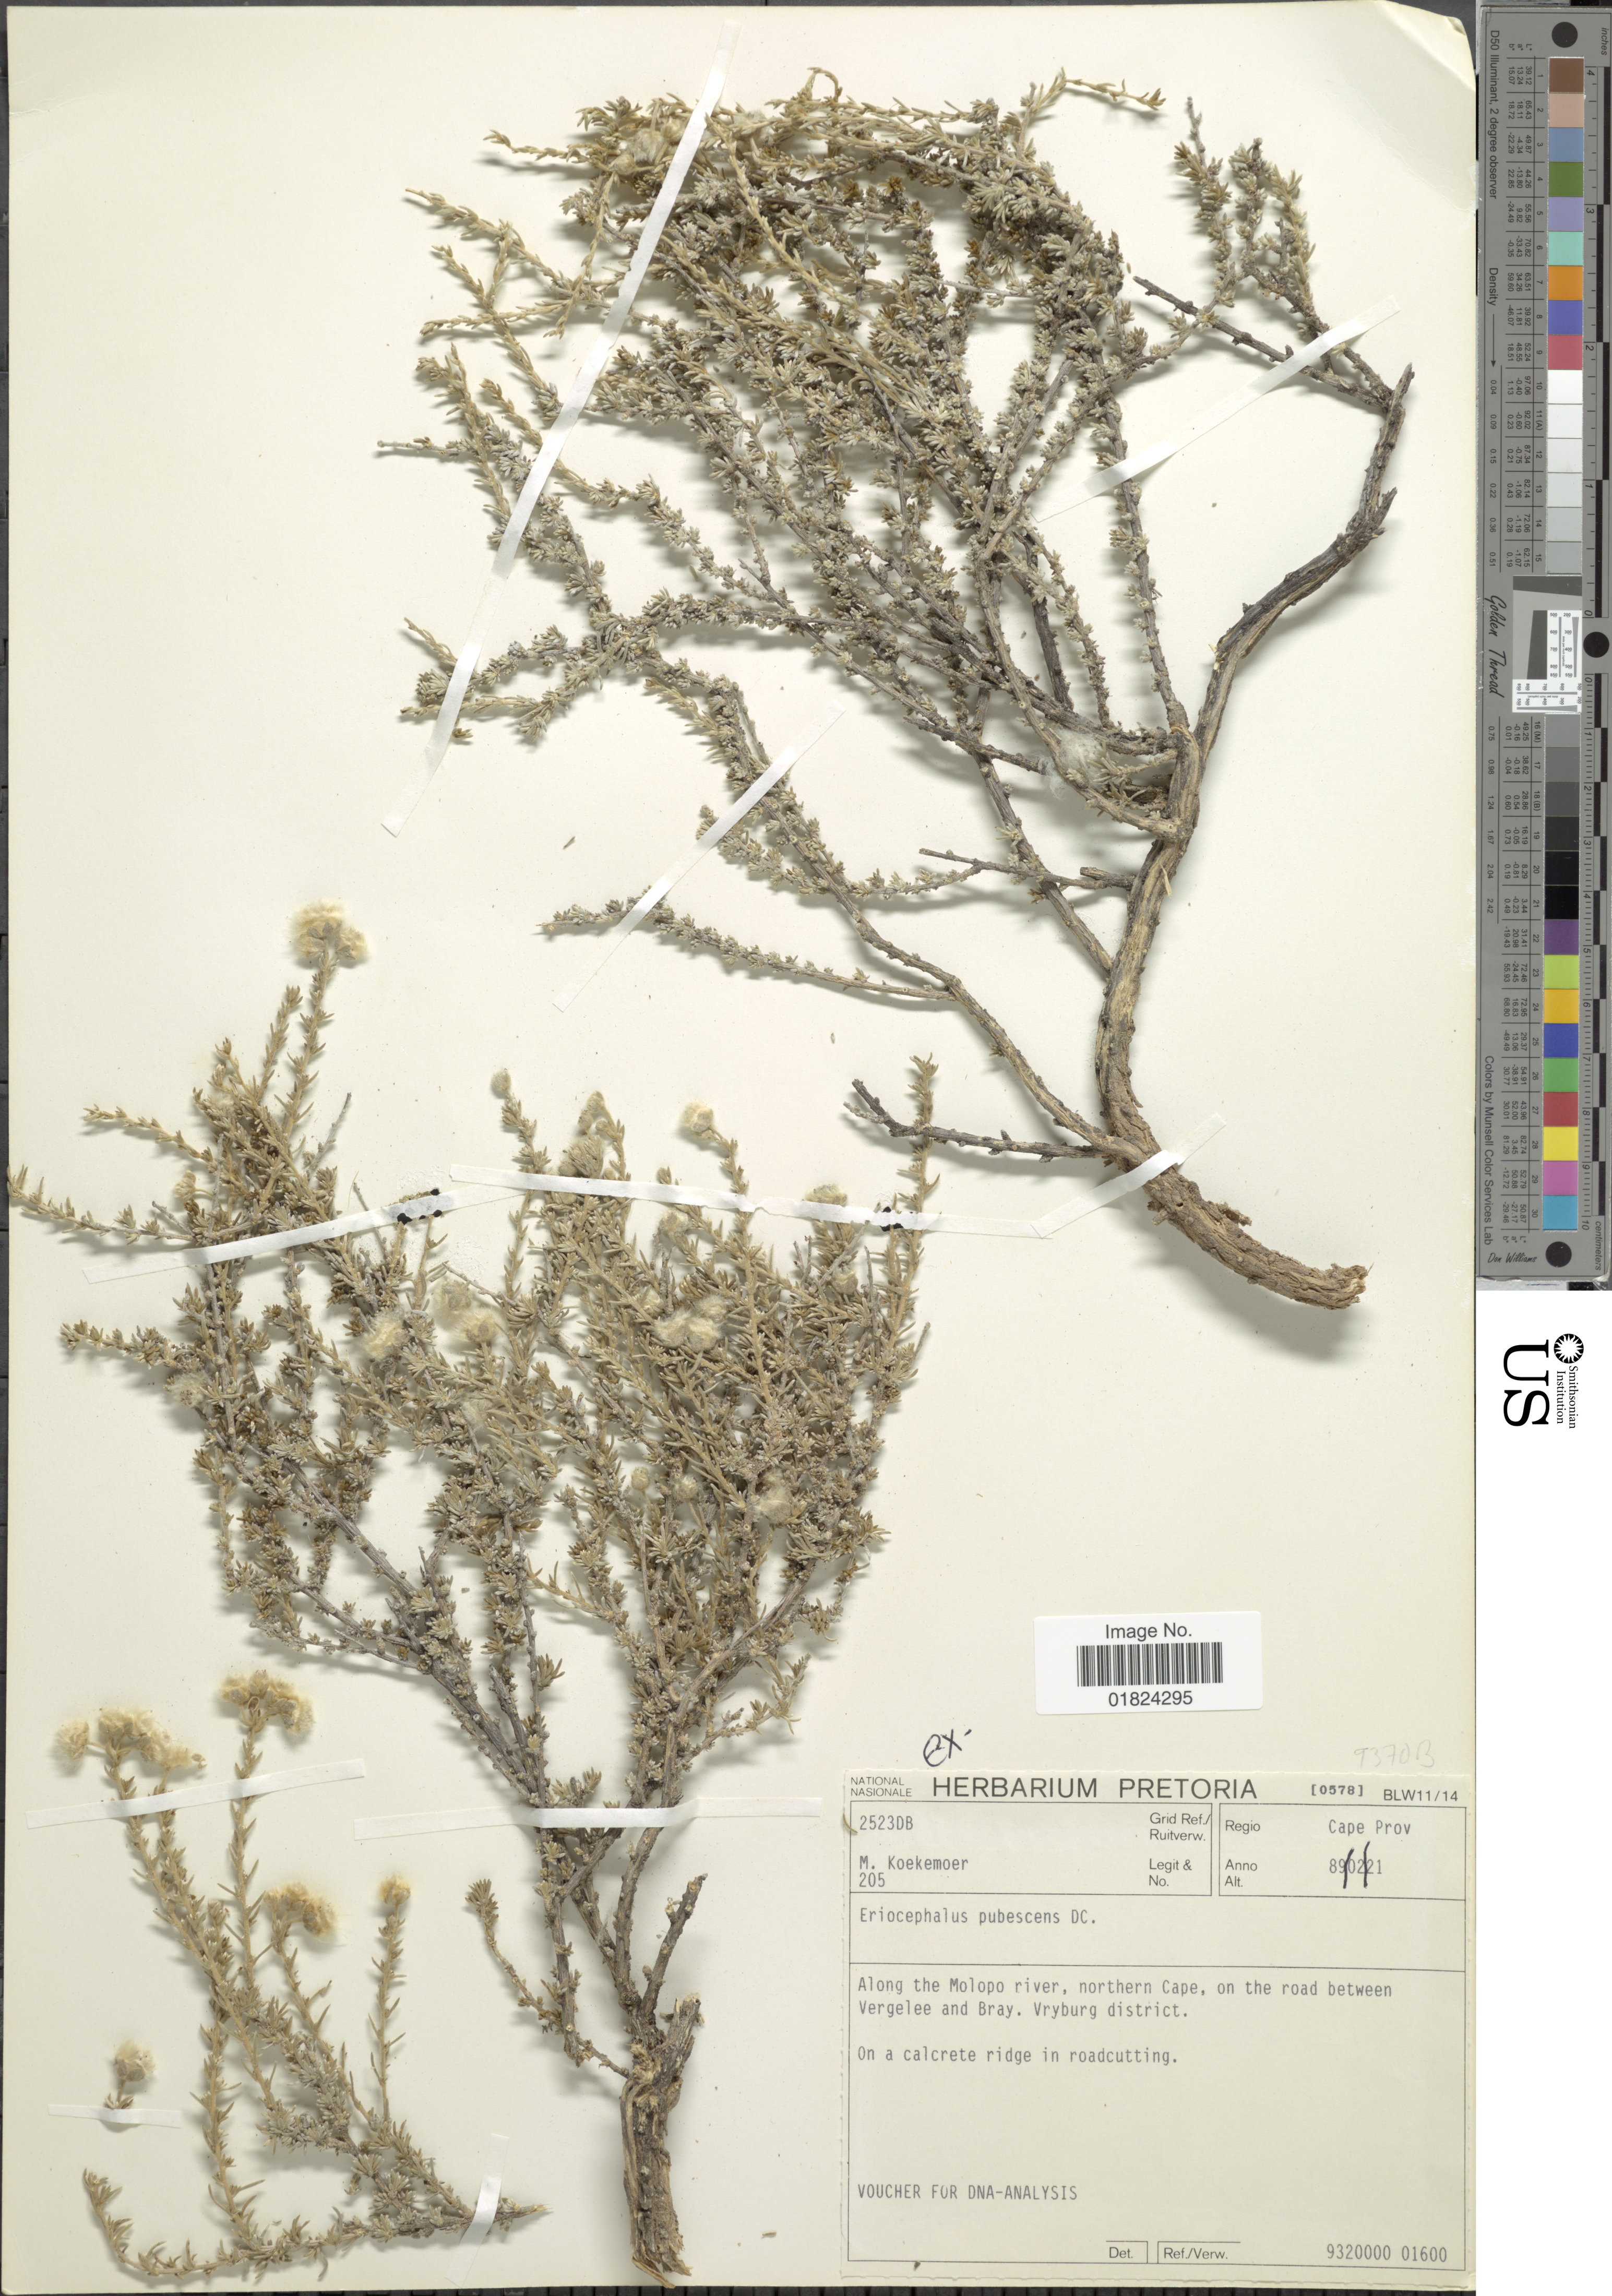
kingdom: Plantae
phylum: Tracheophyta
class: Magnoliopsida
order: Asterales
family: Asteraceae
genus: Eriocephalus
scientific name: Eriocephalus pubescens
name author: DC.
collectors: M. Koekemoer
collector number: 205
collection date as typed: Transcribed d/m/y: 21/11/89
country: South Africa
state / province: North West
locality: Along the Molopo river, northern Cape, on the road between Vergelee and Bray, Vryburg district, on a calcrete ridge in roadcutting.